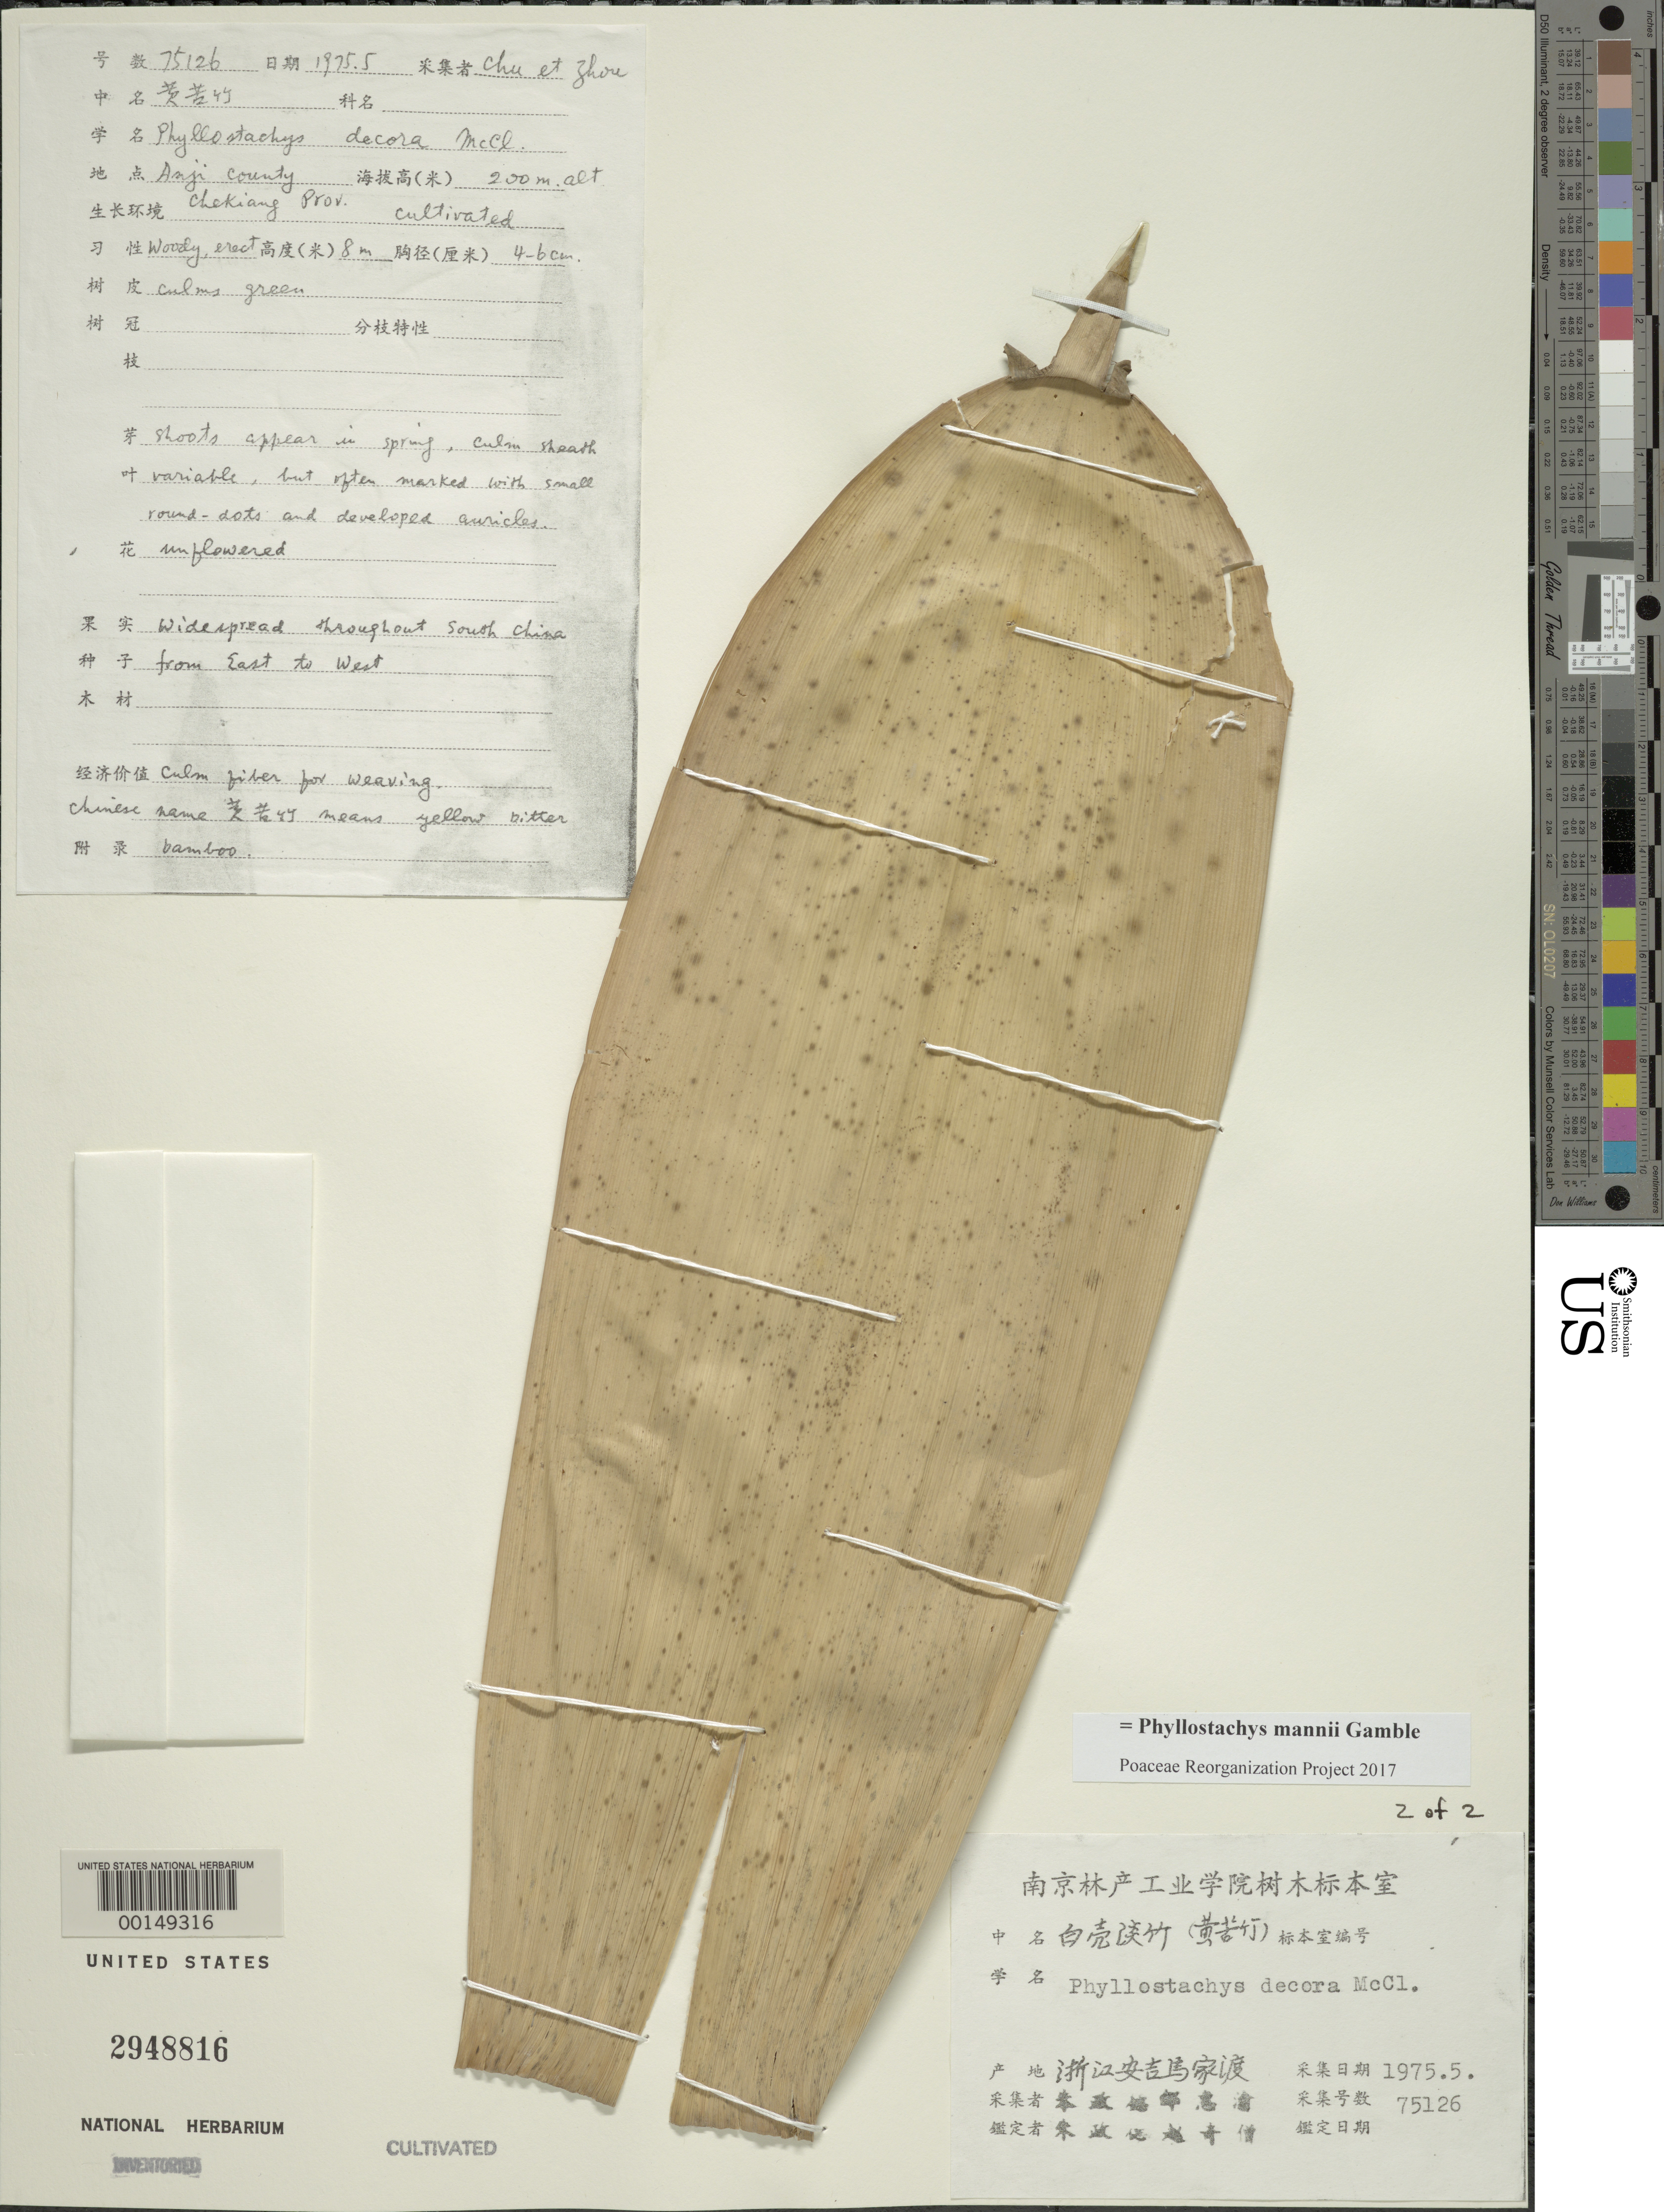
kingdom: Plantae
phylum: Tracheophyta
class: Liliopsida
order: Poales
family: Poaceae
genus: Phyllostachys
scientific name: Phyllostachys mannii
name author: Gamble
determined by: Poaceae Reorganization Project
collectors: -- Chu & -. Zhou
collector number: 75126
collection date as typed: May 1975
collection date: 1975-05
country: China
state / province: Zhejiang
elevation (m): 200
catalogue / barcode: US 2948816